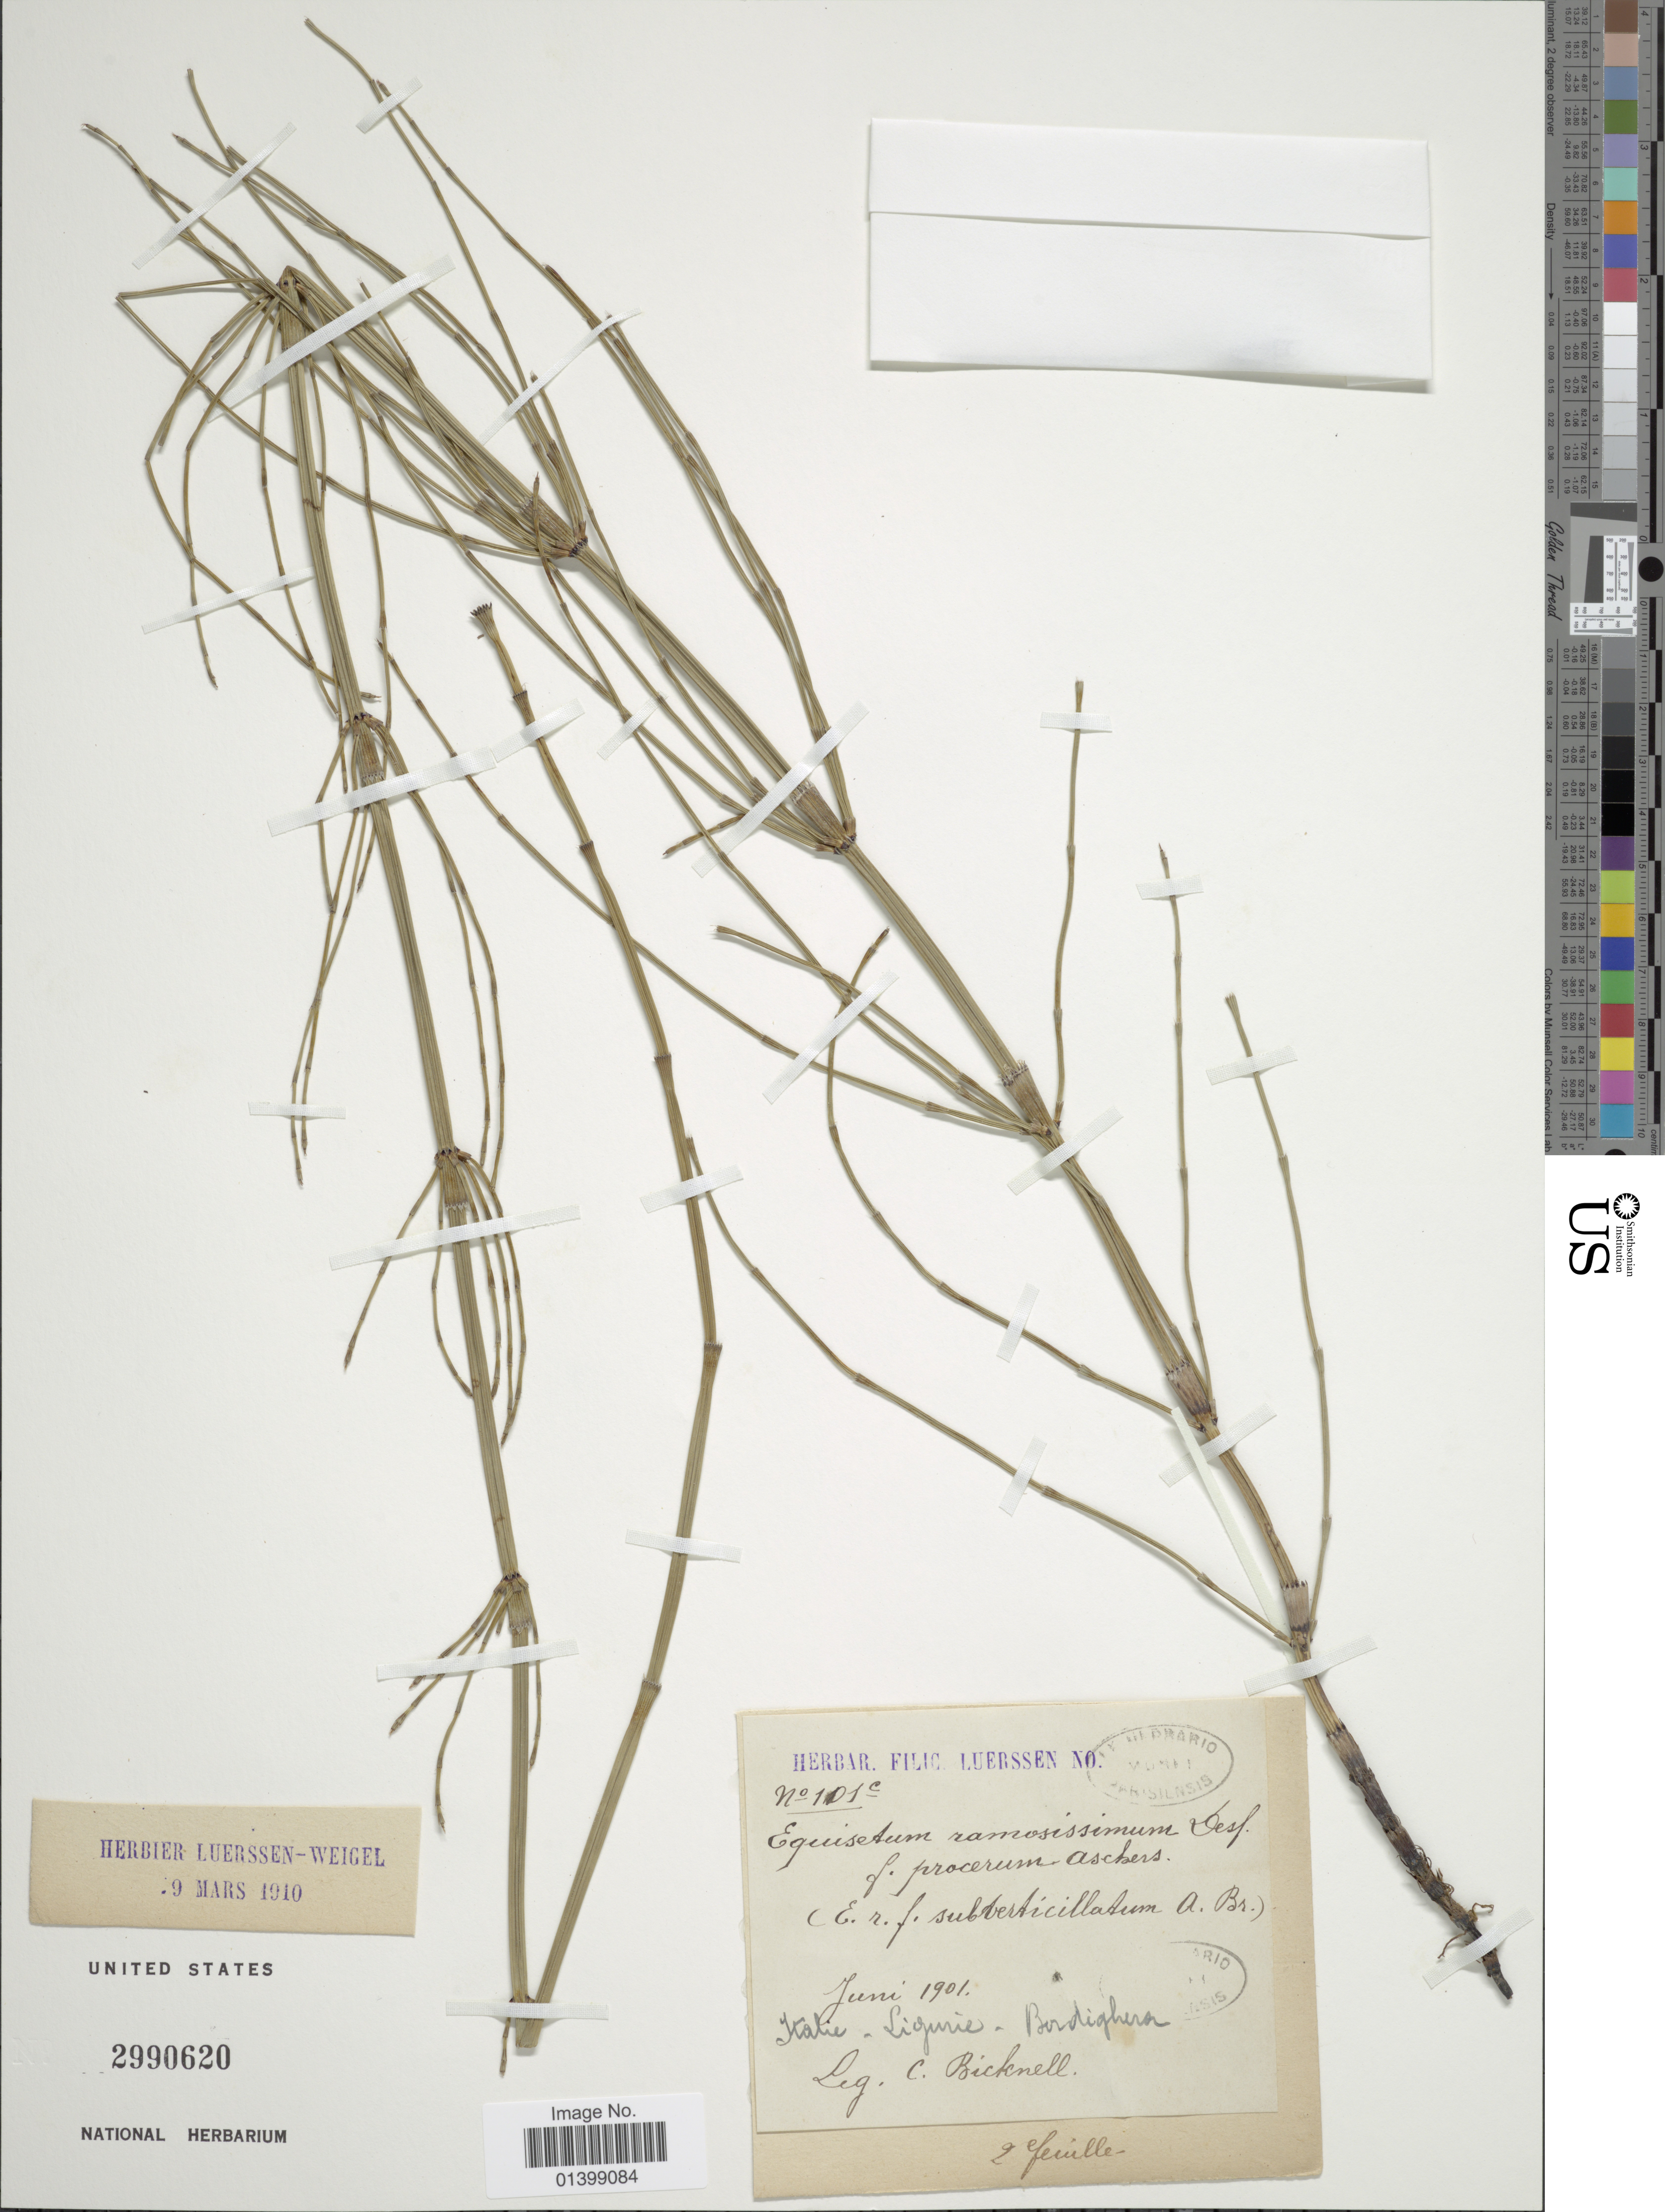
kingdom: Plantae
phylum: Tracheophyta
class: Polypodiopsida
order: Equisetales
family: Equisetaceae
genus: Equisetum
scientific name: Equisetum ramosissimum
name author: Desf.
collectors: C. Bicknell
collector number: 101c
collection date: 1901-06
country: Italy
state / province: Liguria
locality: Bordighera [interpreted]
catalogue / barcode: US 2990620